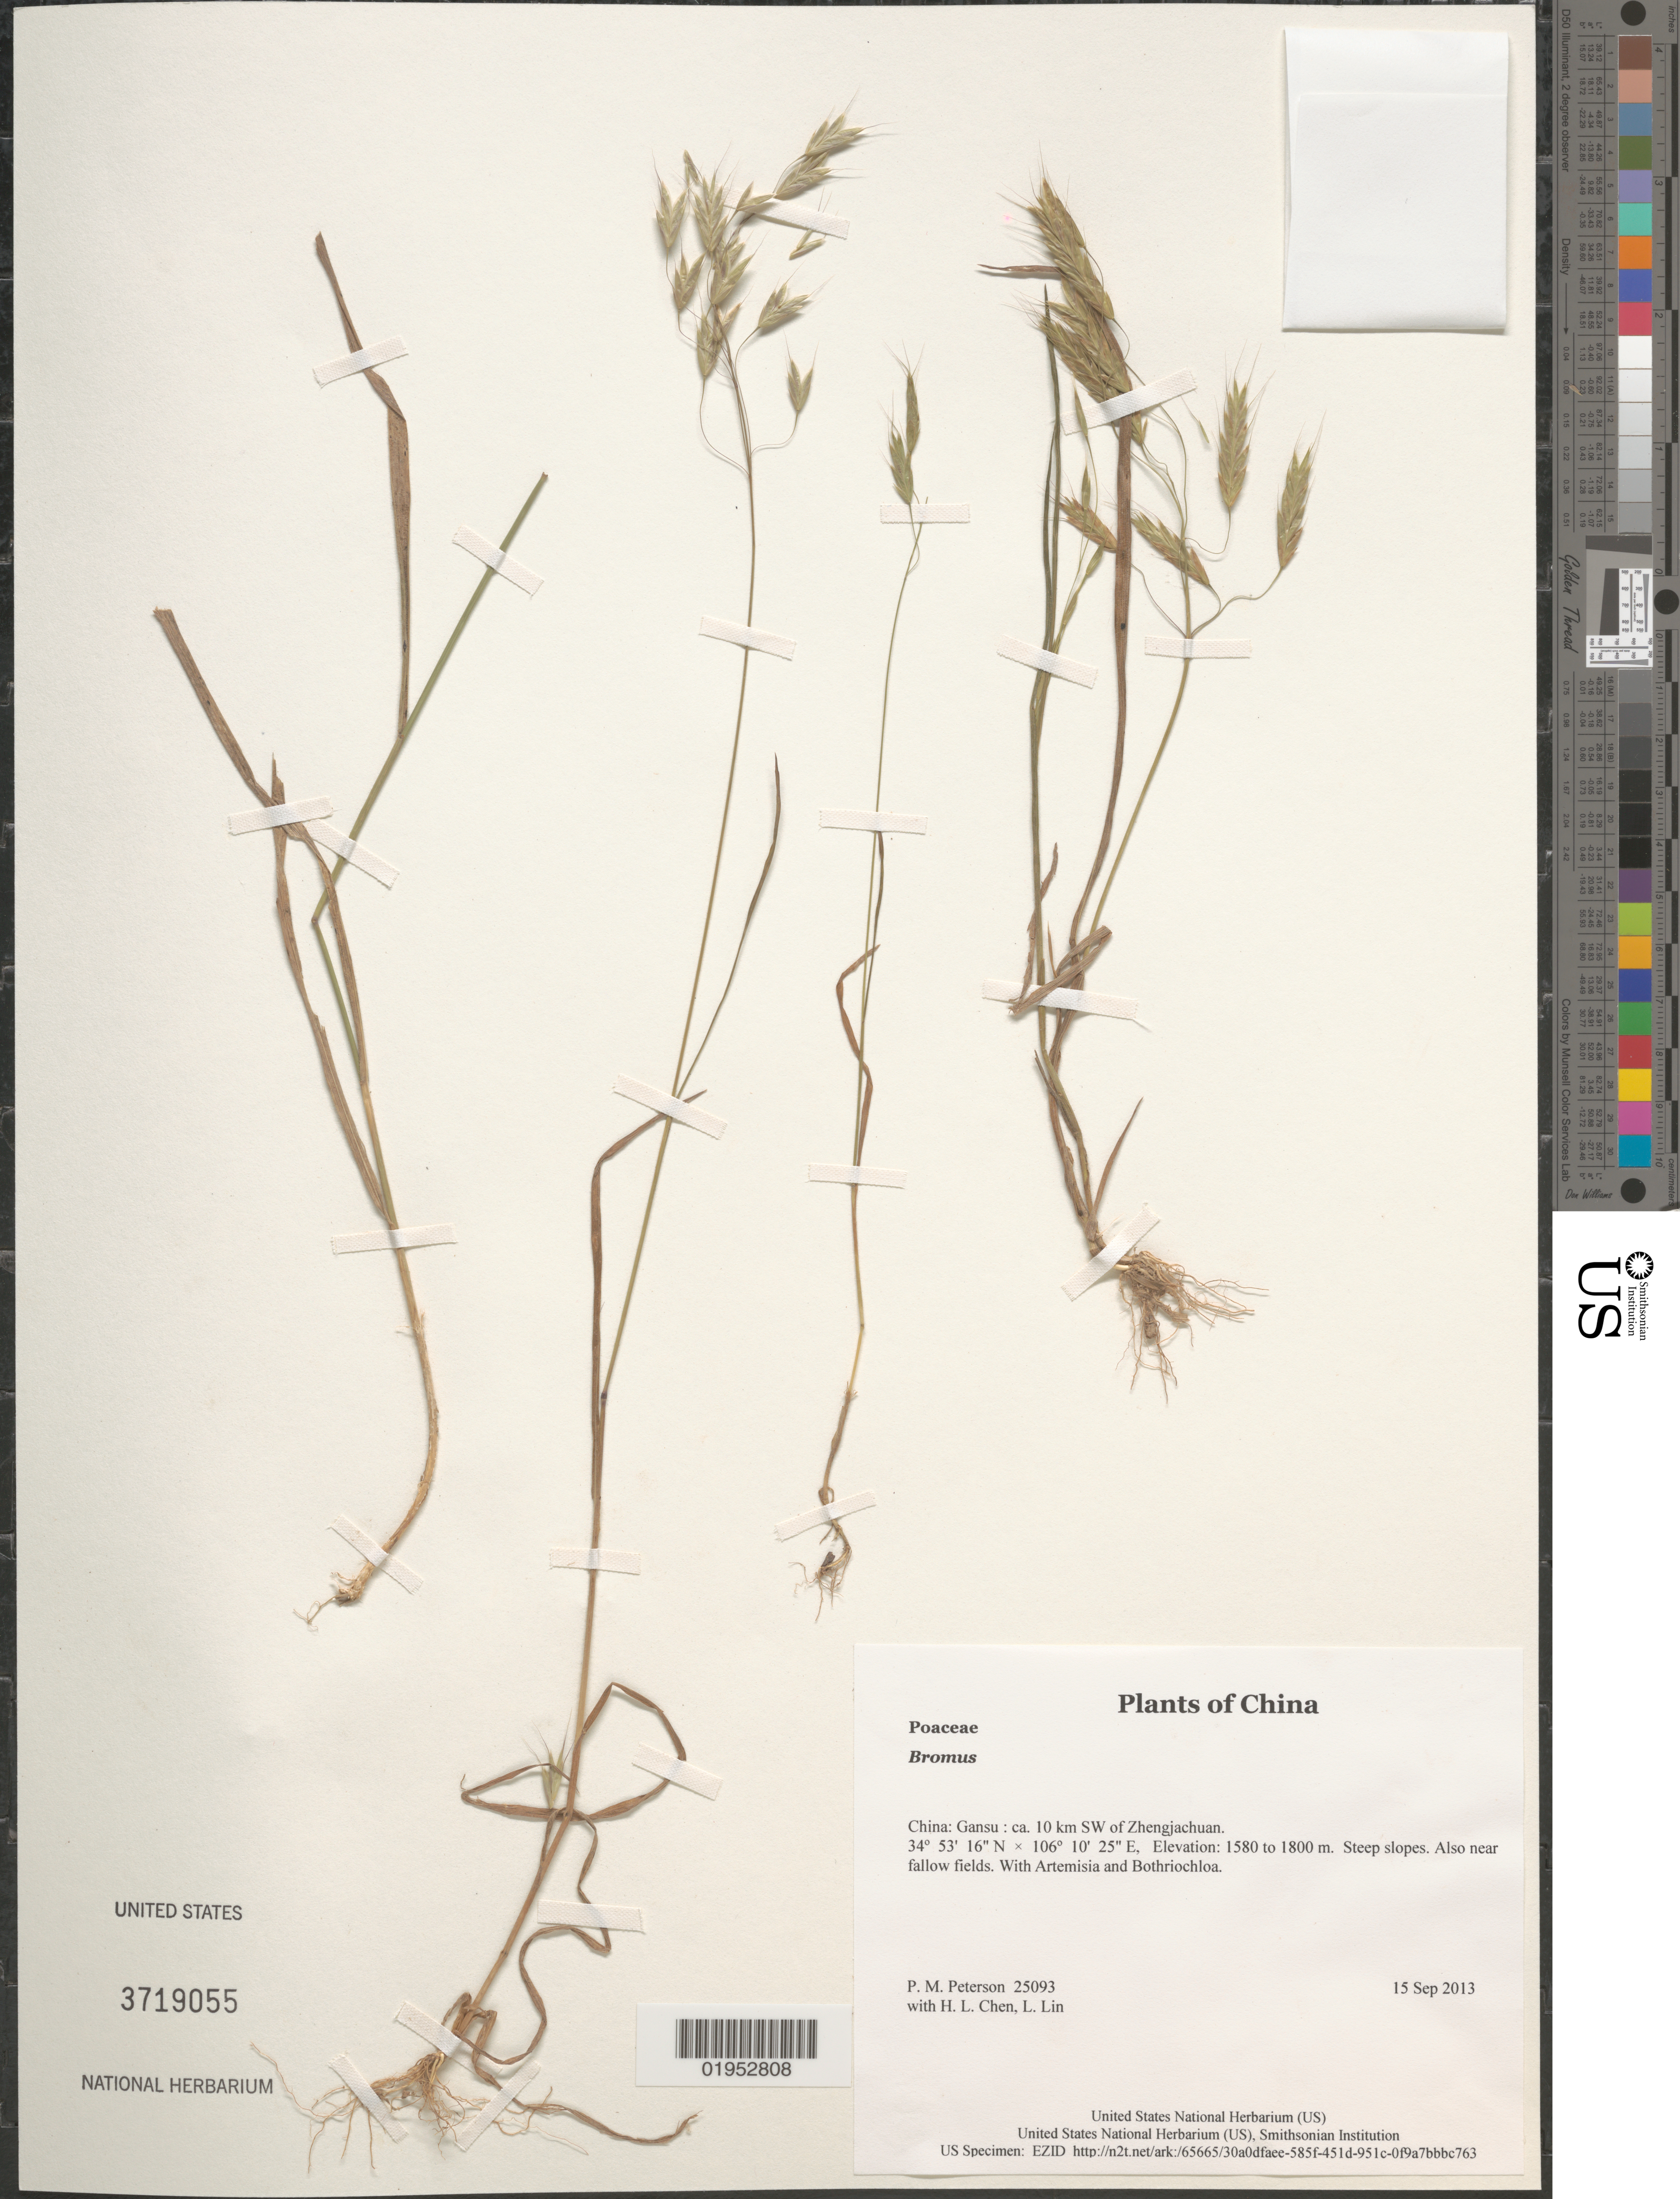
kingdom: Plantae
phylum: Tracheophyta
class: Liliopsida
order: Poales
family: Poaceae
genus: Bromus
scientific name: Bromus sp.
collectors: P. M. Peterson, H. L. Chen & L. Lin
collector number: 25093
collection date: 2013-09-15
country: China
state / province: Gansu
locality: ca. 10 km SW of Zhengjachuan.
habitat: Steep slopes. Also near fallow fields.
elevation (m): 1580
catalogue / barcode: US 3719055